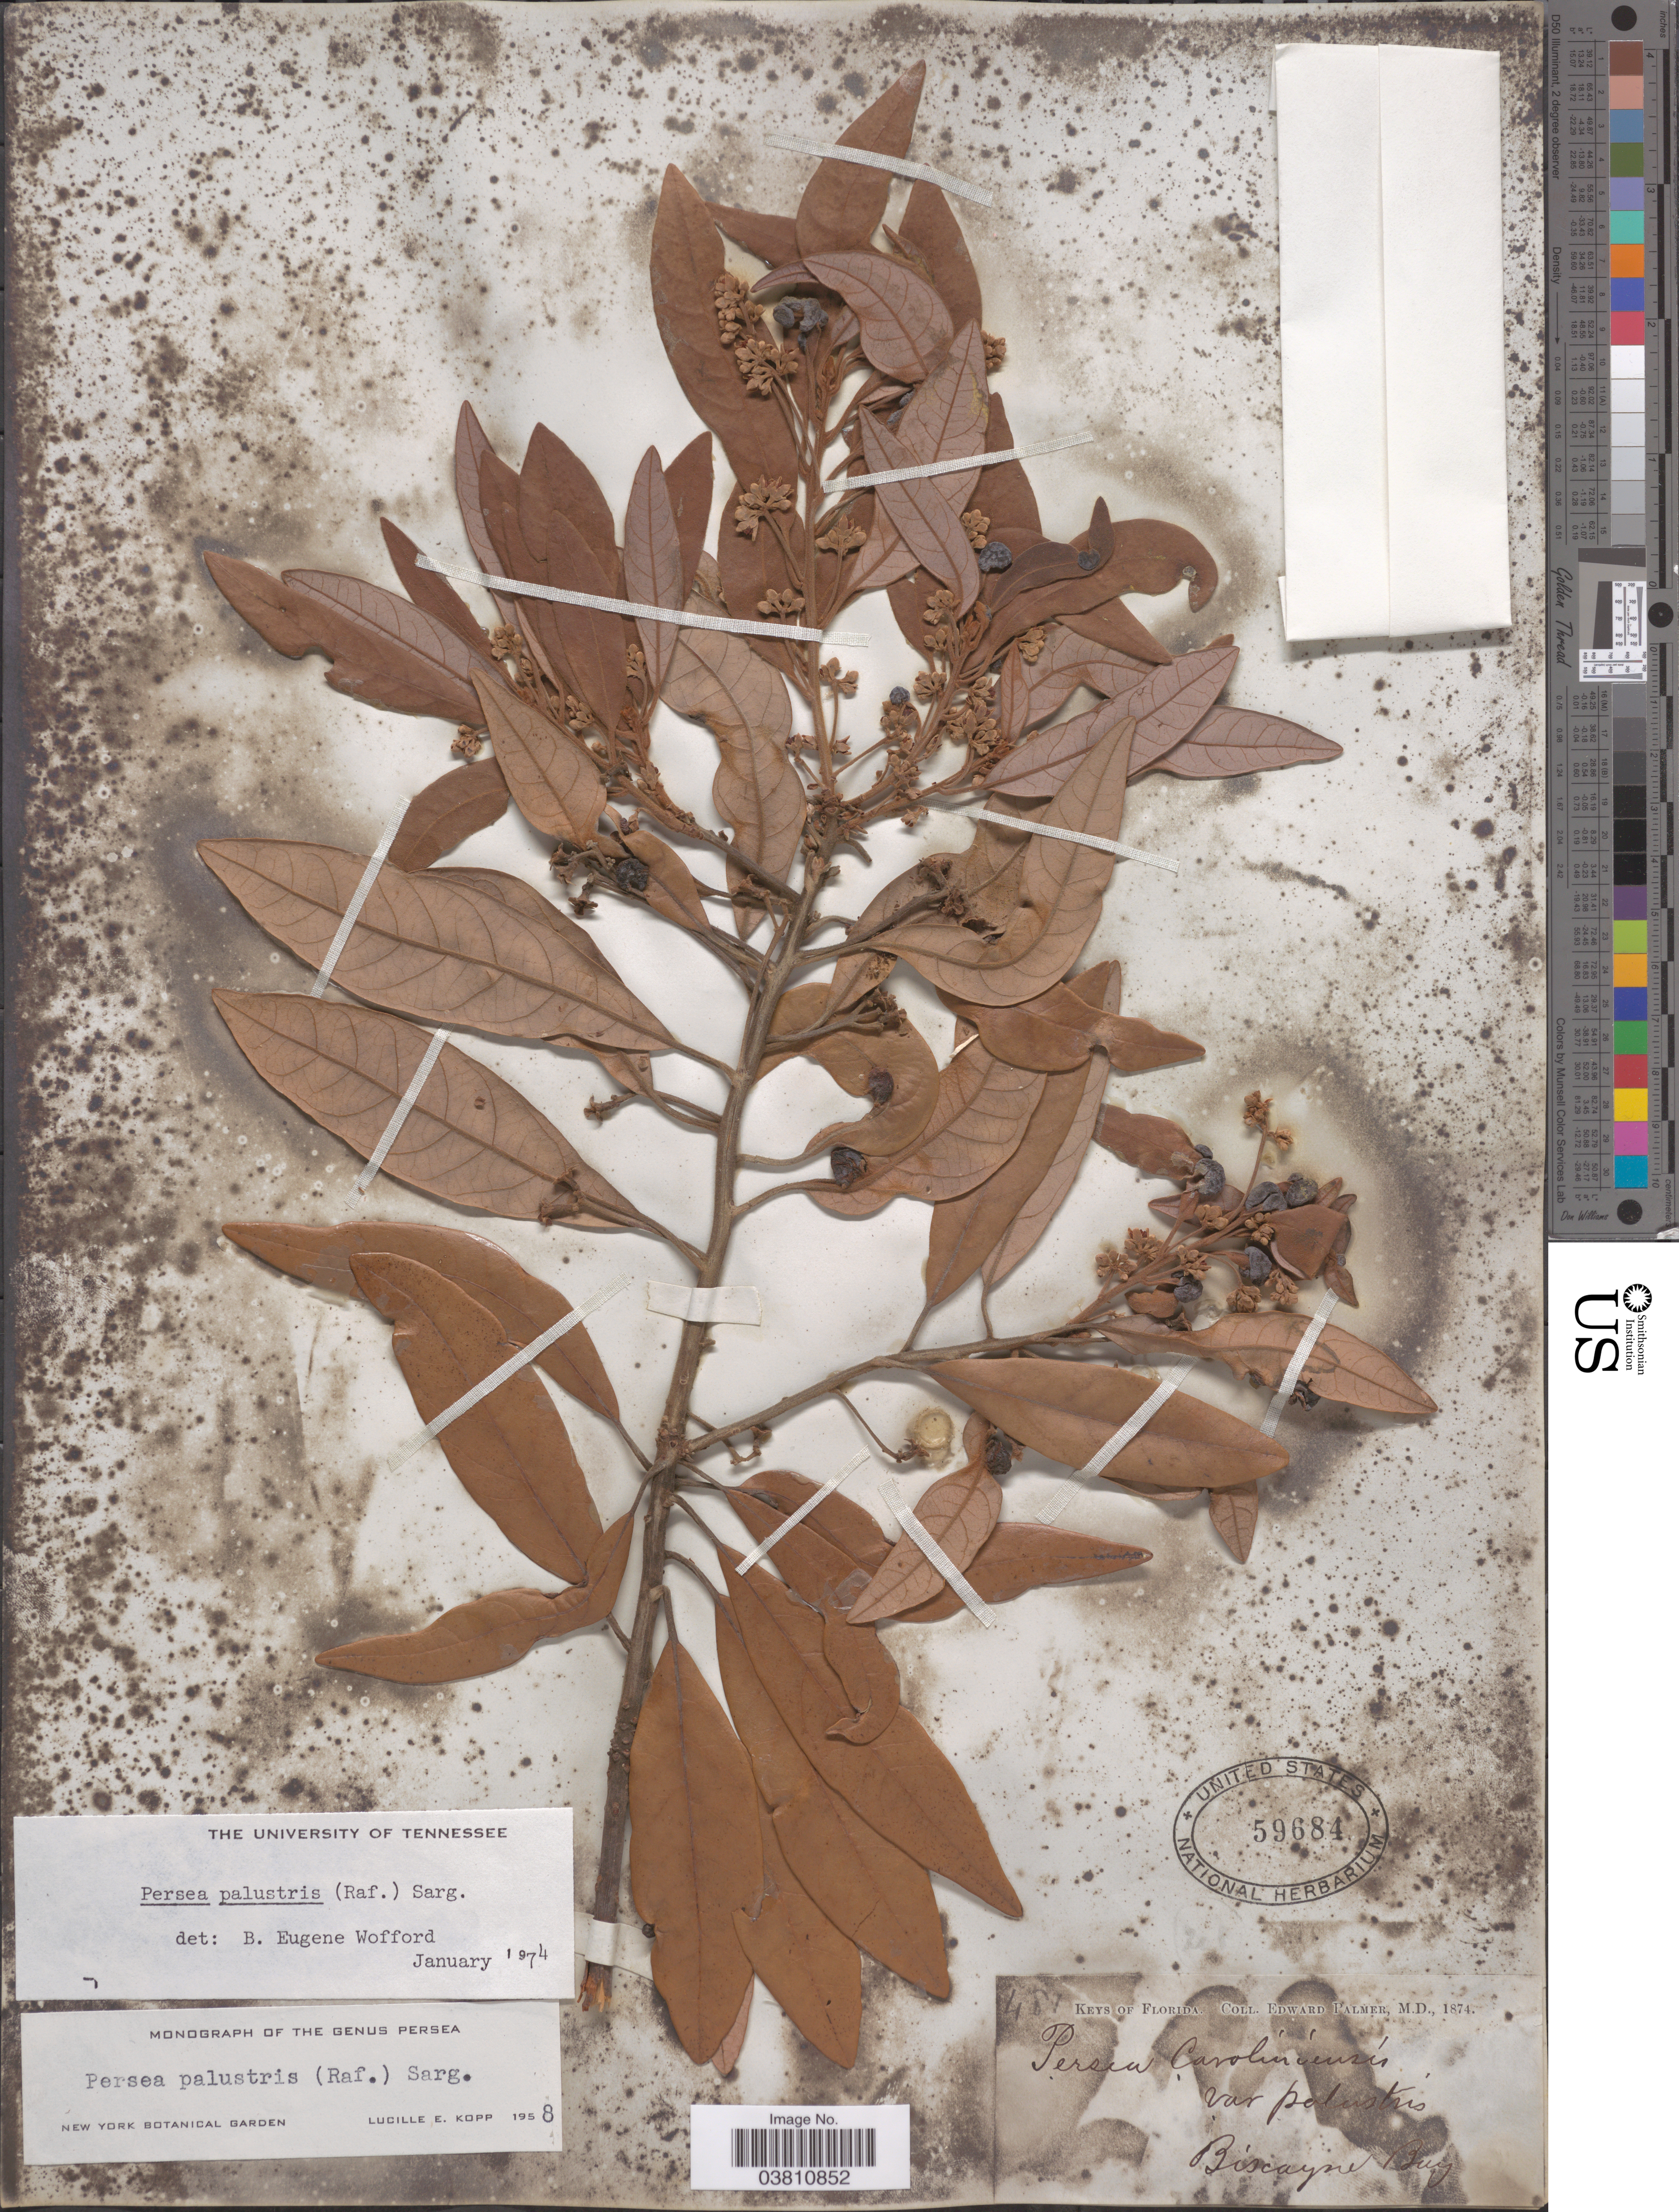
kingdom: Plantae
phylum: Tracheophyta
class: Magnoliopsida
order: Laurales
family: Lauraceae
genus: Persea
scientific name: Persea palustris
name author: (Raf.) Sarg.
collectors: E. Palmer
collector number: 481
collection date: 1874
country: United States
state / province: Maryland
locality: Biscayne Bay.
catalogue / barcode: US 59684